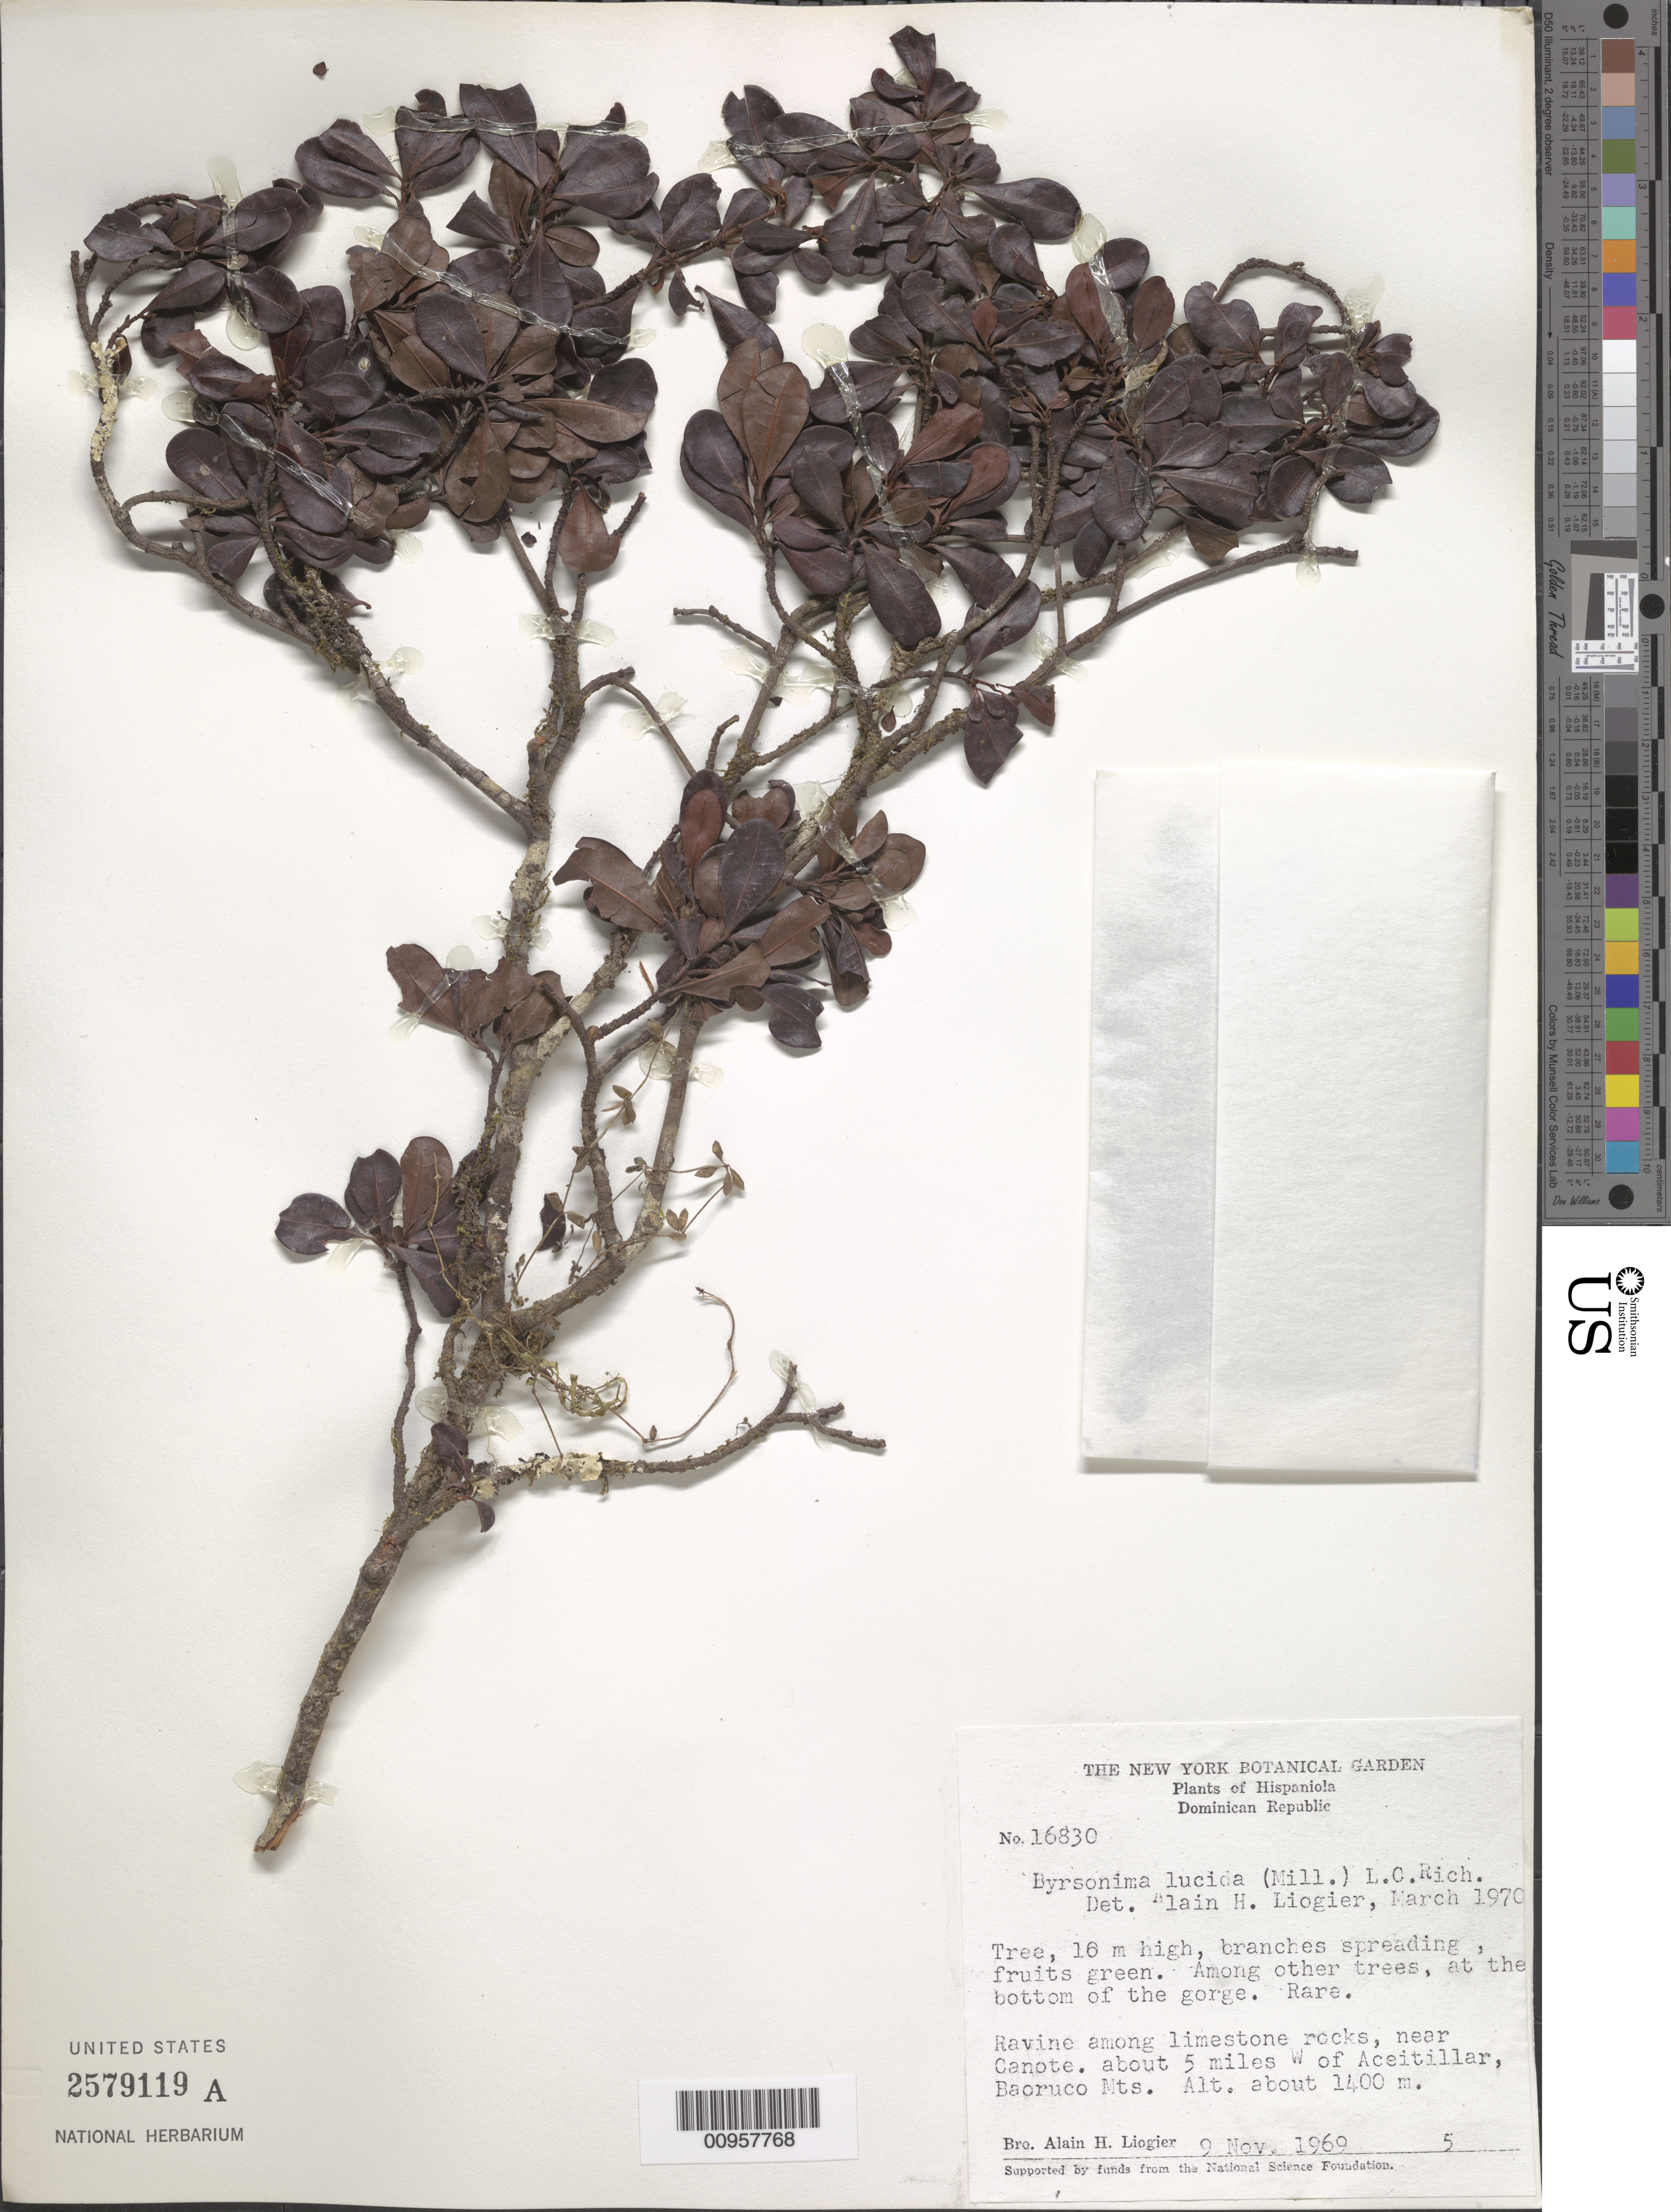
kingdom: Plantae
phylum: Tracheophyta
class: Magnoliopsida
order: Malpighiales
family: Malpighiaceae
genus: Byrsonima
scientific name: Byrsonima lucida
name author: (Mill.) DC.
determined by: Liogier, Alain H.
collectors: A. H. Liogier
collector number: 16830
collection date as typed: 09 Nov 1969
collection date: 1969-11-09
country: Dominican Republic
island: Hispaniola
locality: Near Canote, about 5 miles W of Aceitillar, Baoruco Mts.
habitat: Ravine amongst limestone rocks; among other trees at the bottom of the gorge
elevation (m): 1400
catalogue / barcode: US 2579119